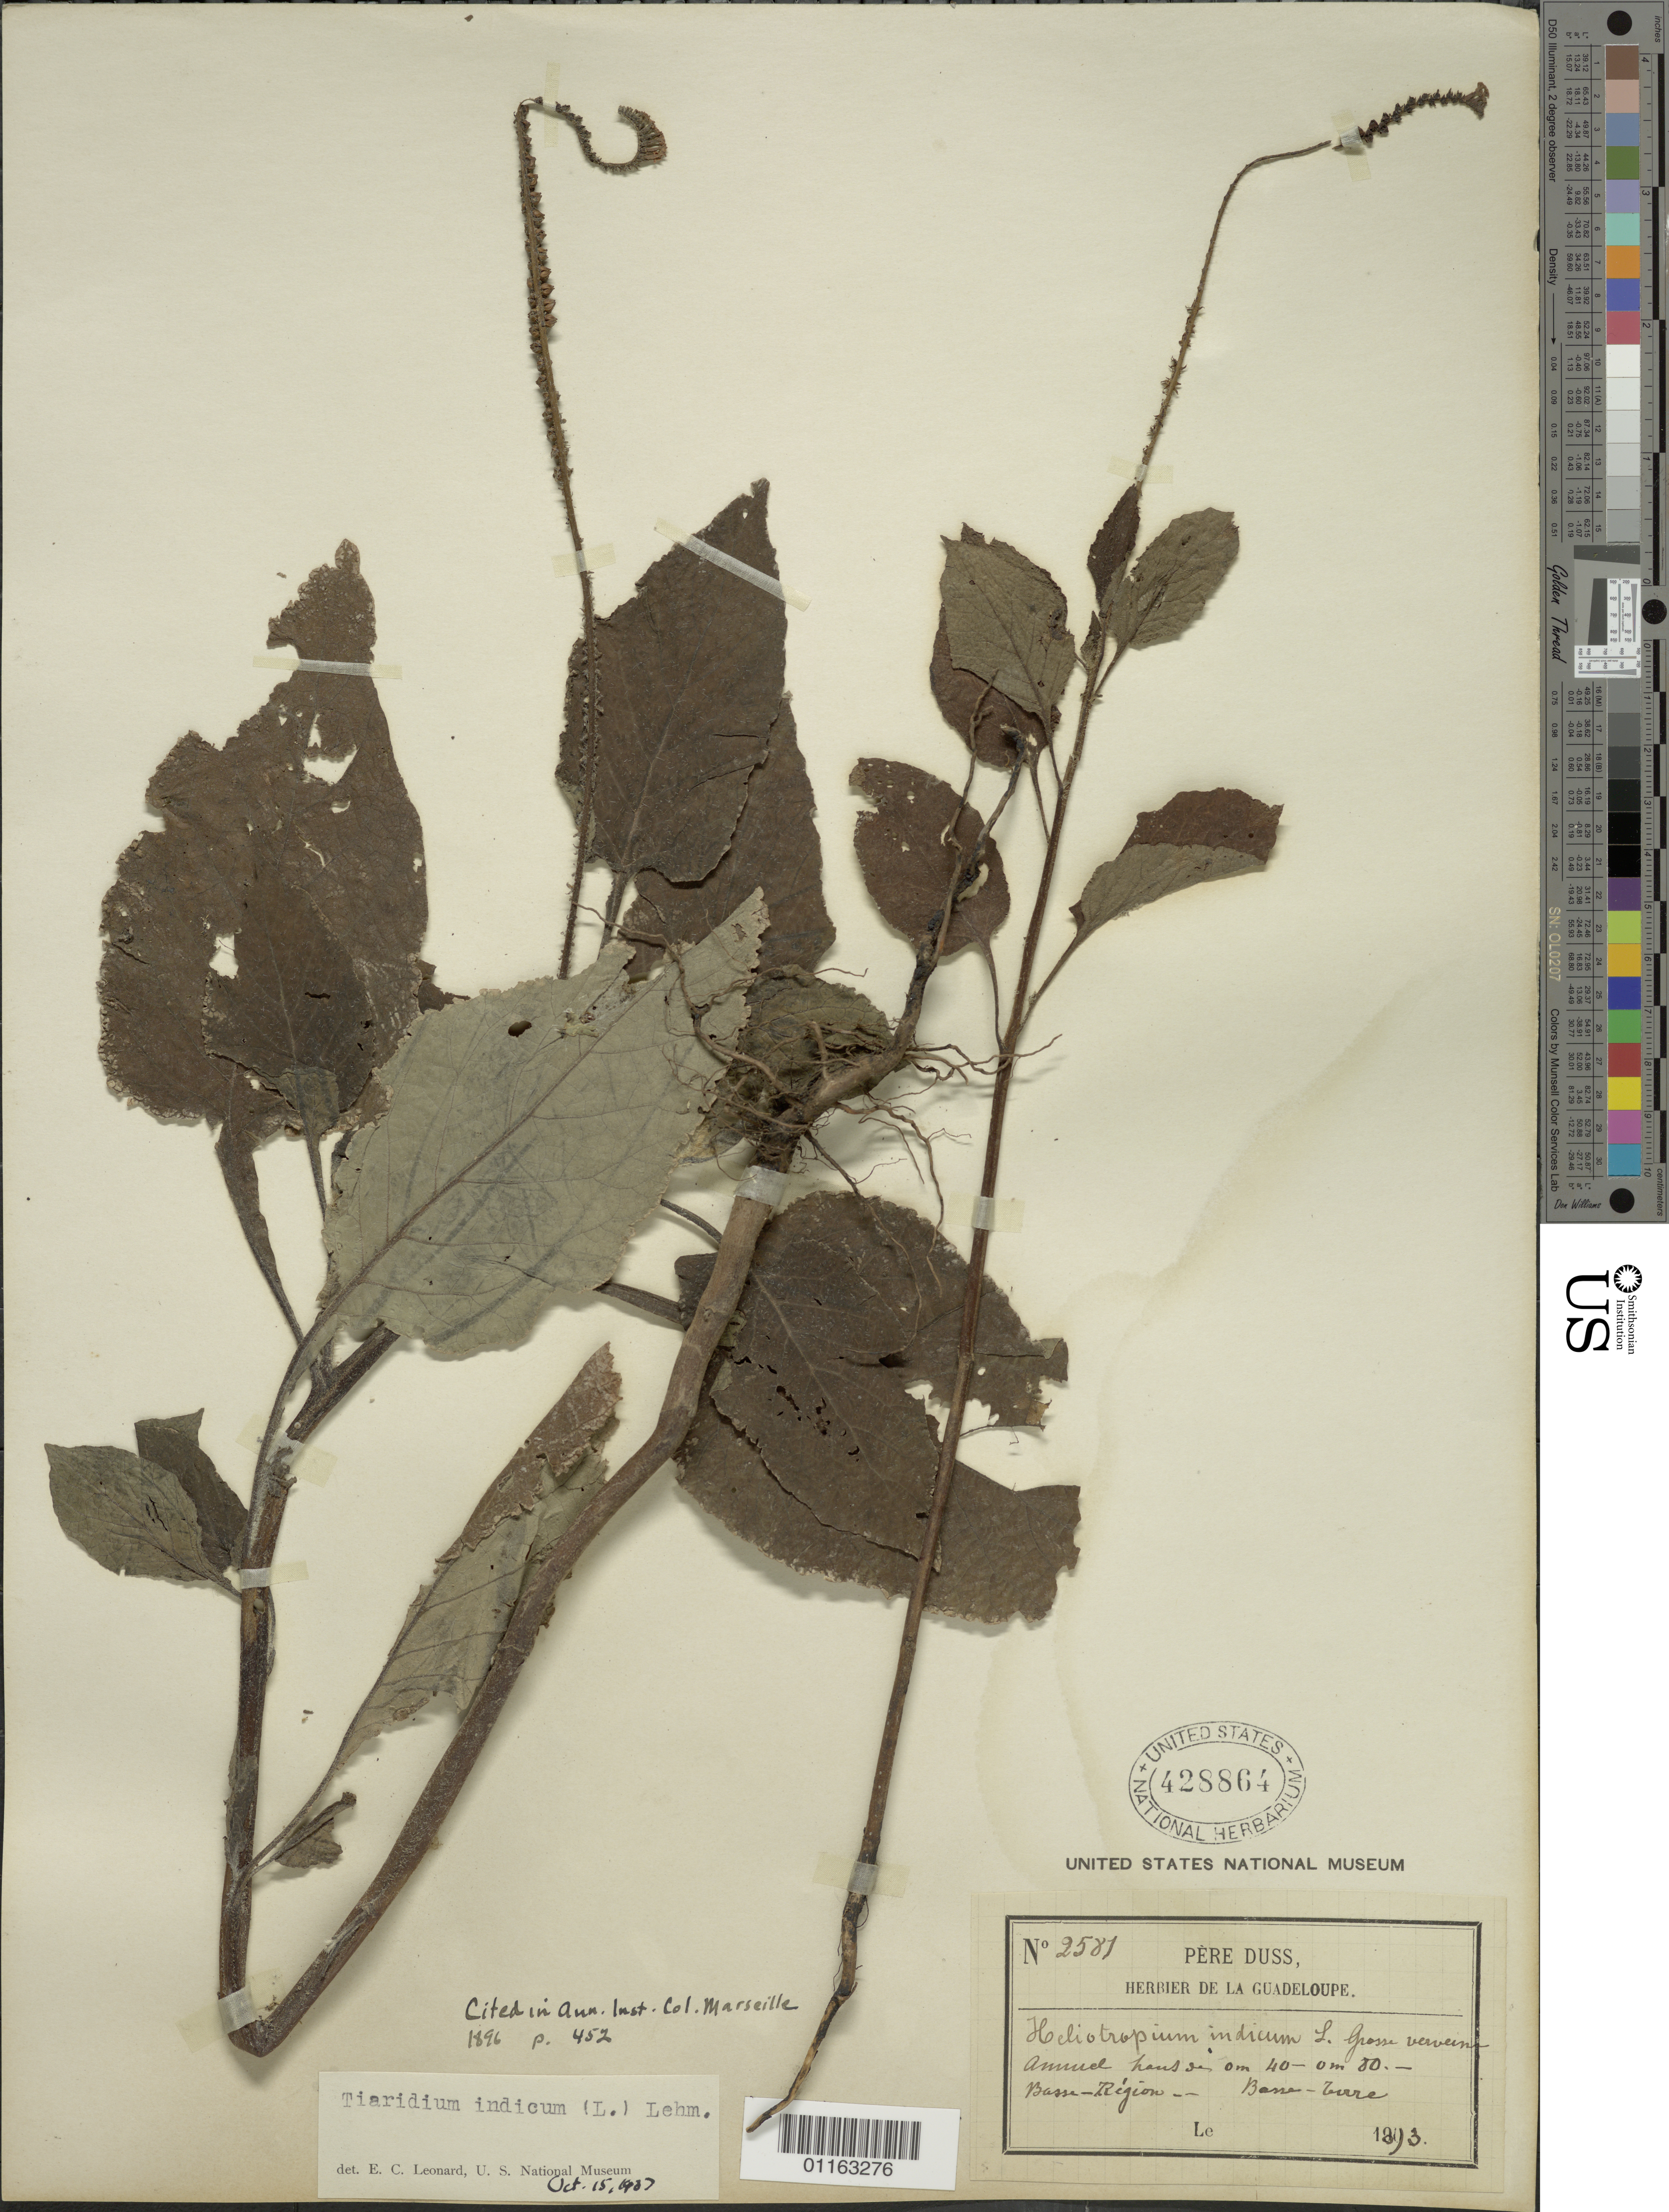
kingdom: Plantae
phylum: Tracheophyta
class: Magnoliopsida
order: Boraginales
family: Heliotropiaceae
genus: Tiaridium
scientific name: Tiaridium indicum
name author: (L.) Lehm.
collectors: Père Duss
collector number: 2581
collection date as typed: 1893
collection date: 1893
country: Guadeloupe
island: Basse-Terre I.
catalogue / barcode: US 428864